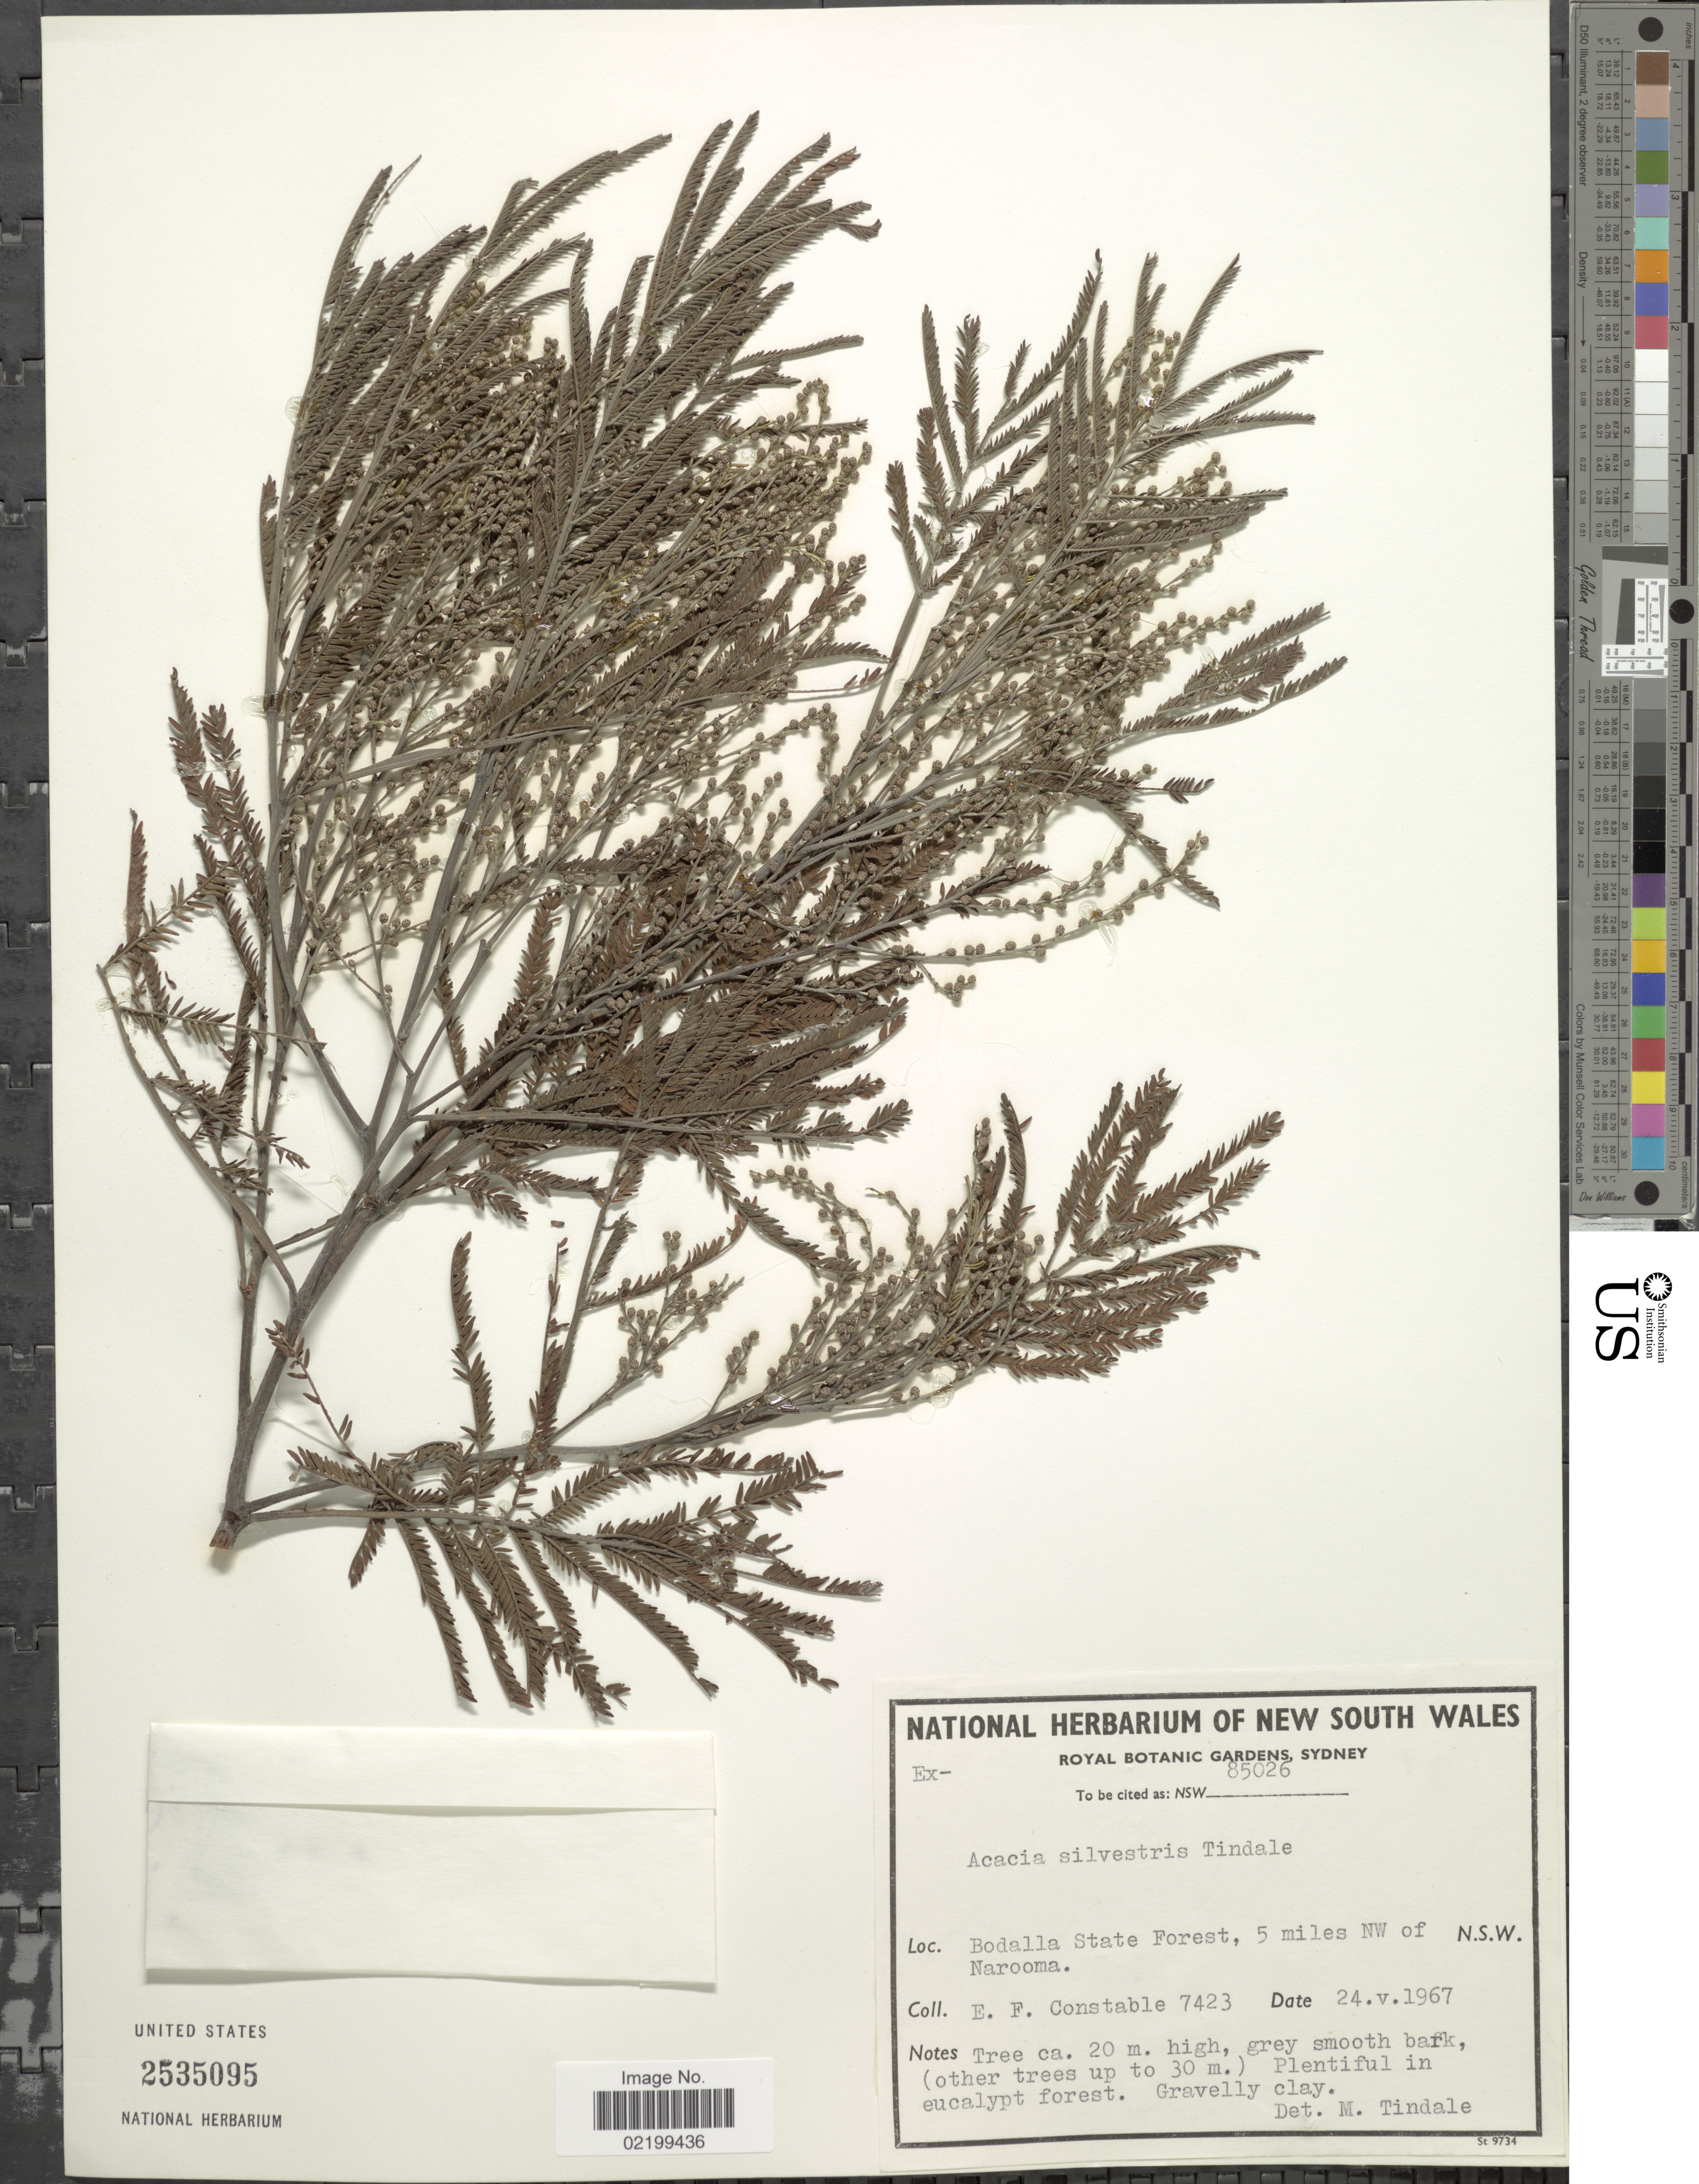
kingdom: Plantae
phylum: Tracheophyta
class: Magnoliopsida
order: Fabales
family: Fabaceae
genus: Acacia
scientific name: Acacia silvestris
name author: Tindale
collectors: E. F. Constable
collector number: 7423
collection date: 1967-05-24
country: Australia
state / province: New South Wales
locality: Bodalla State Forest, 5 miles NW of Narooma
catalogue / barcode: US 2535095